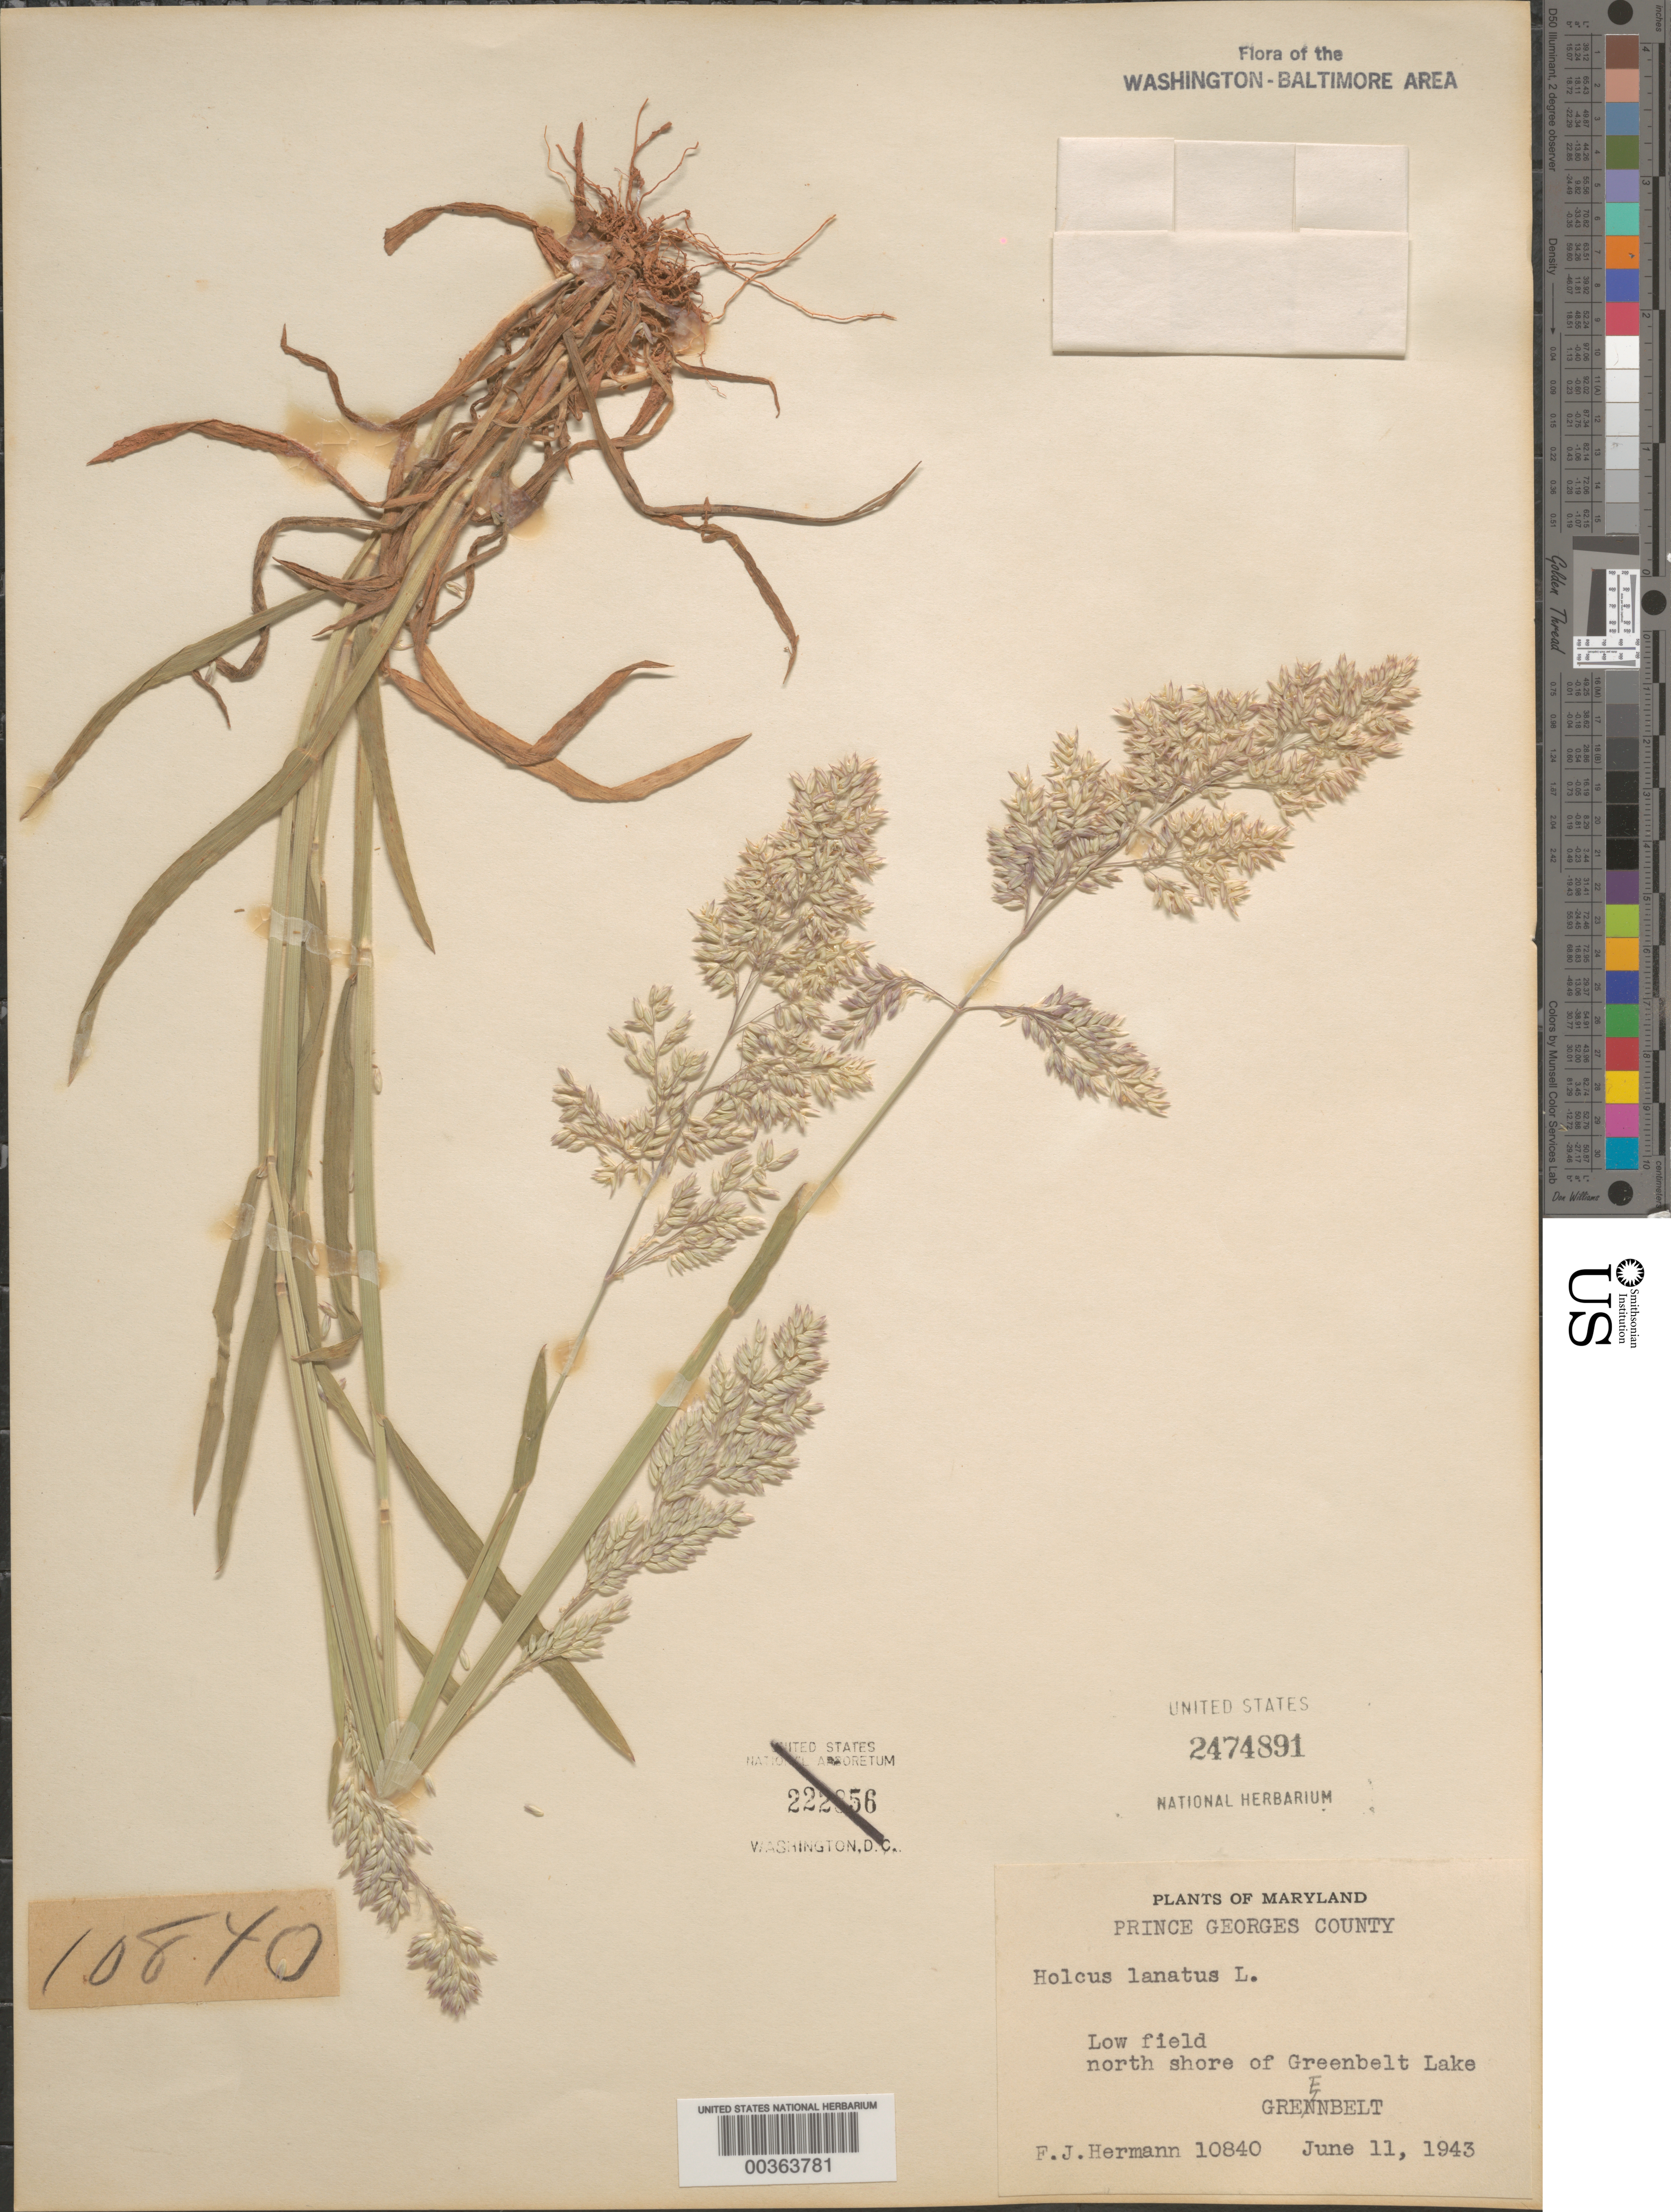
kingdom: Plantae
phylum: Tracheophyta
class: Liliopsida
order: Poales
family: Poaceae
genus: Holcus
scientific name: Holcus lanatus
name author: L.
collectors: F. J. Hermann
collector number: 10840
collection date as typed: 11 Jun 1943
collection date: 1943-06-11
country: United States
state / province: Maryland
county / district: Prince George's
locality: Greenbelt Lake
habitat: Low field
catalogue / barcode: US 2474891